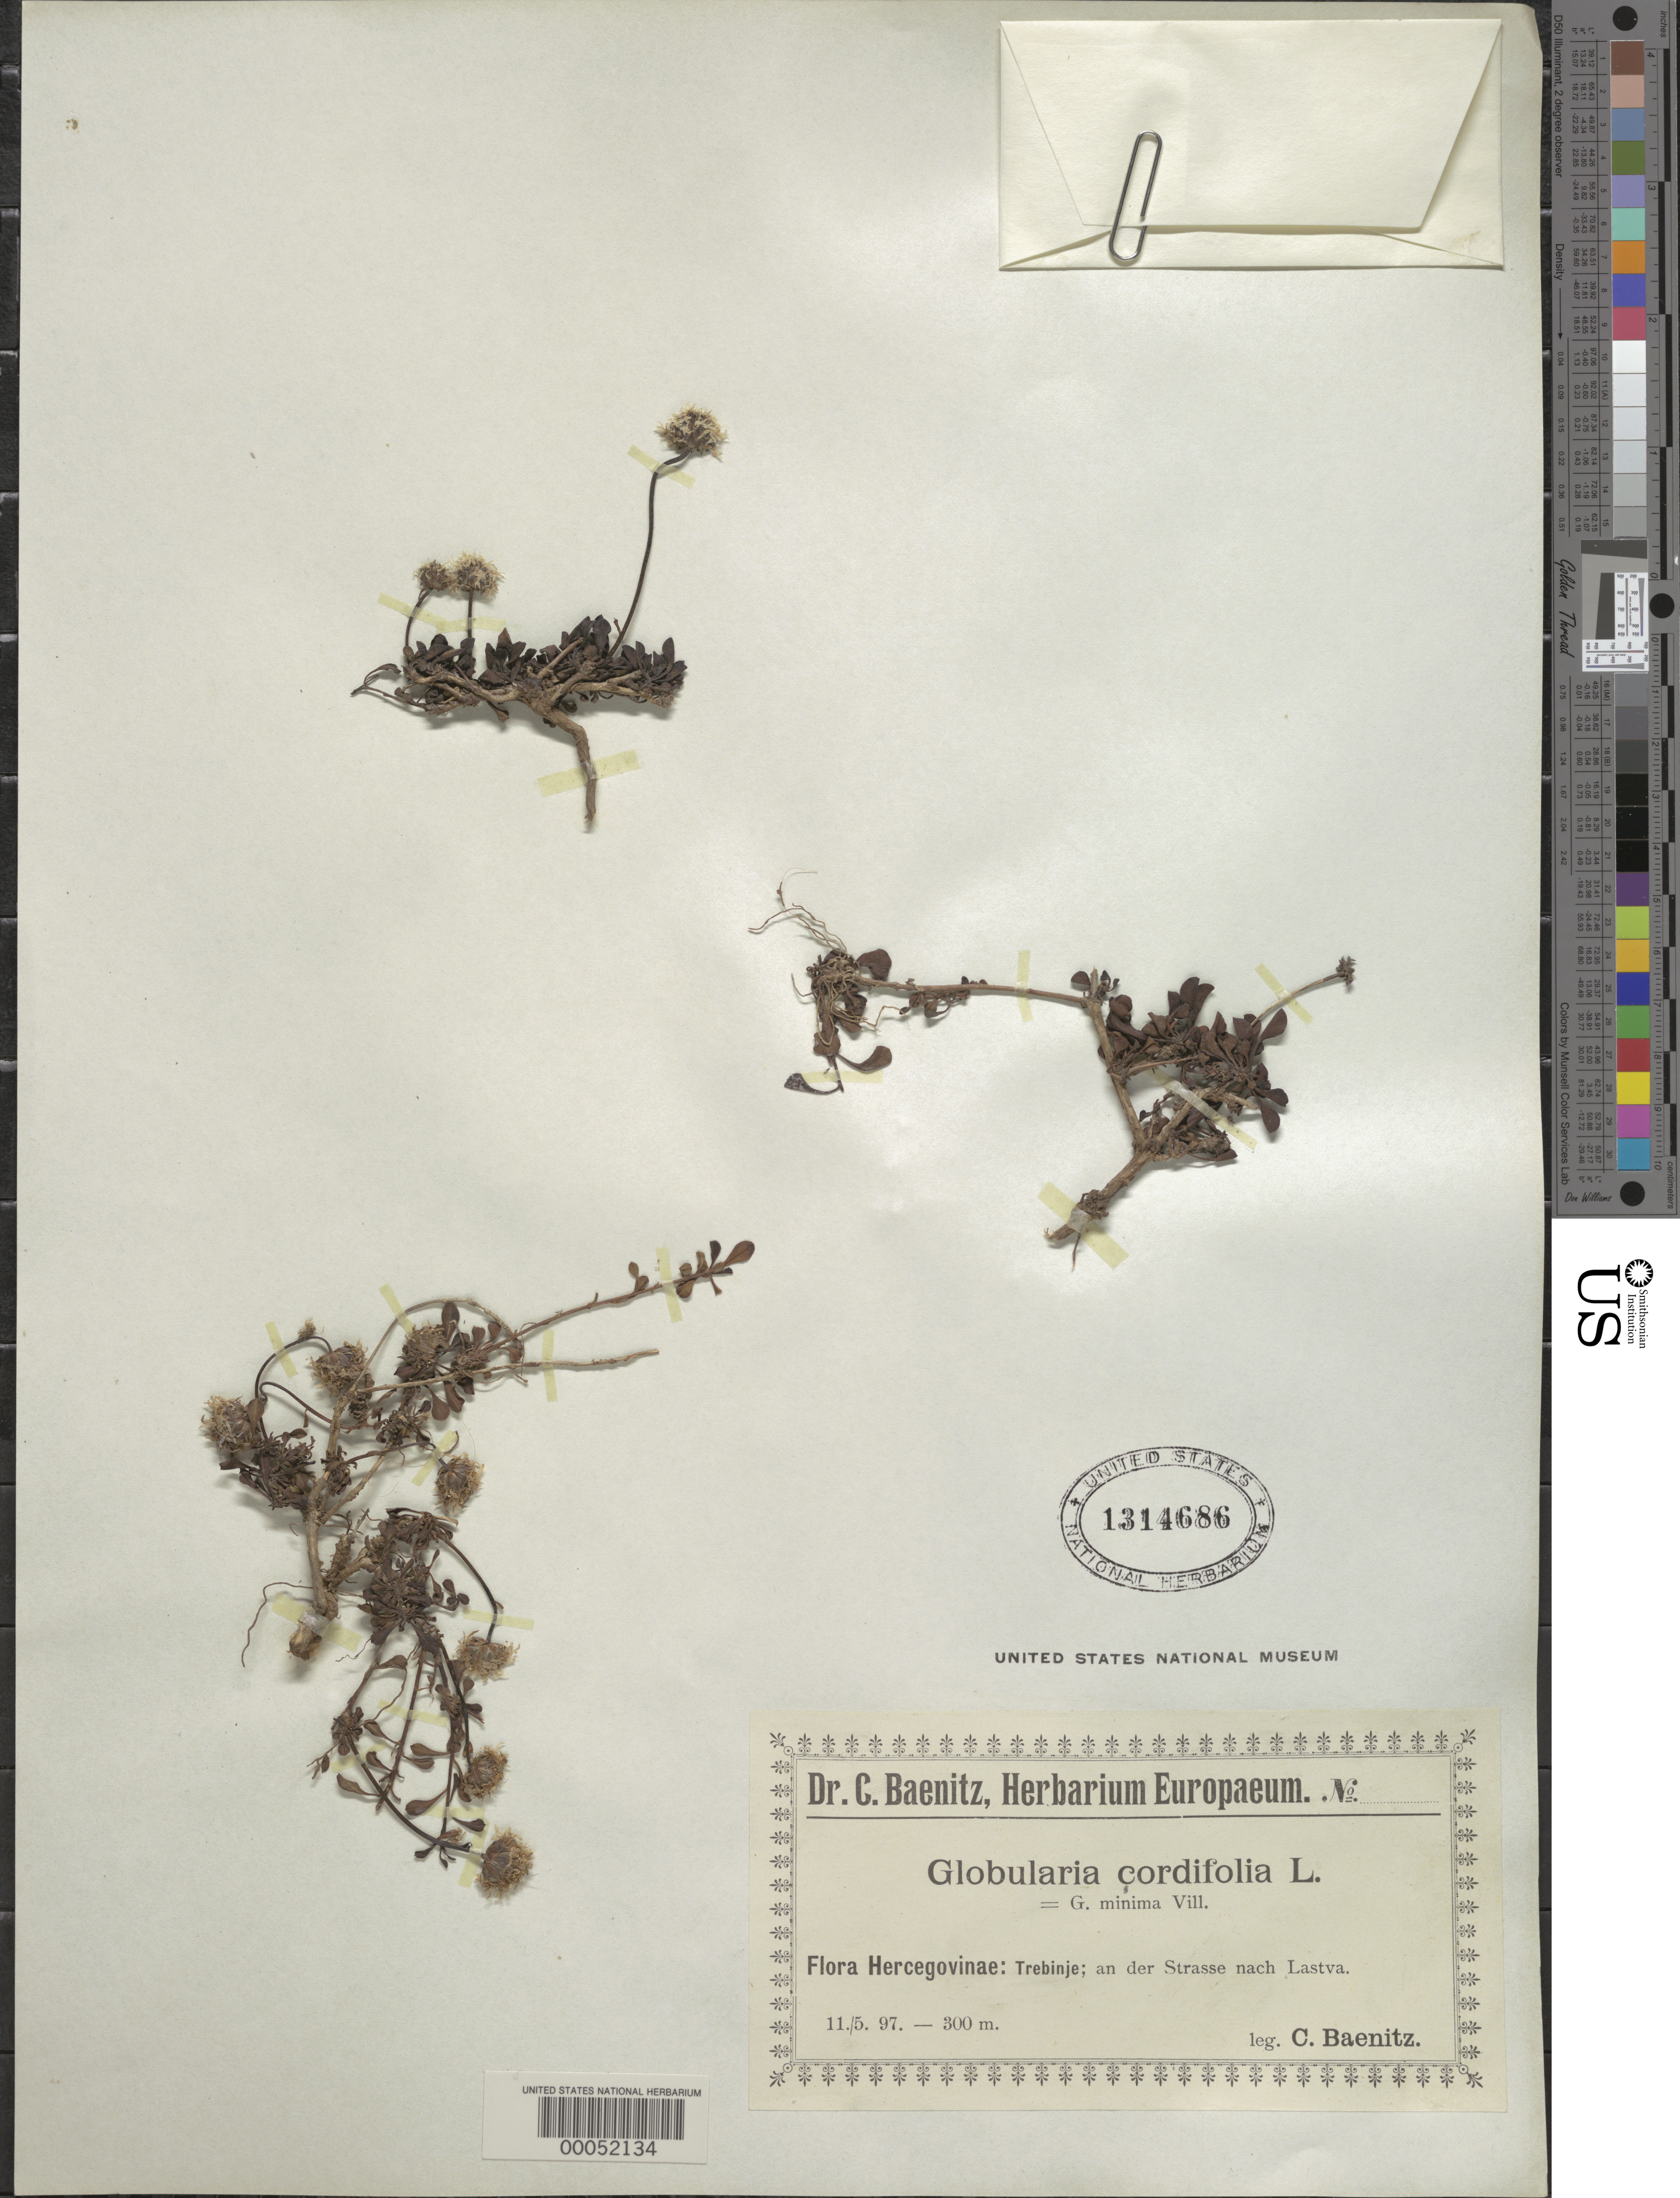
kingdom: Plantae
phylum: Tracheophyta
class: Magnoliopsida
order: Lamiales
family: Plantaginaceae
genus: Globularia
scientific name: Globularia cordifolia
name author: L.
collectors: C. G. Baenitz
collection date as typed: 05 Nov 1897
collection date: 1897-11-05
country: Bosnia and Herzegovina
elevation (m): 300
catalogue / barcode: US 1314686